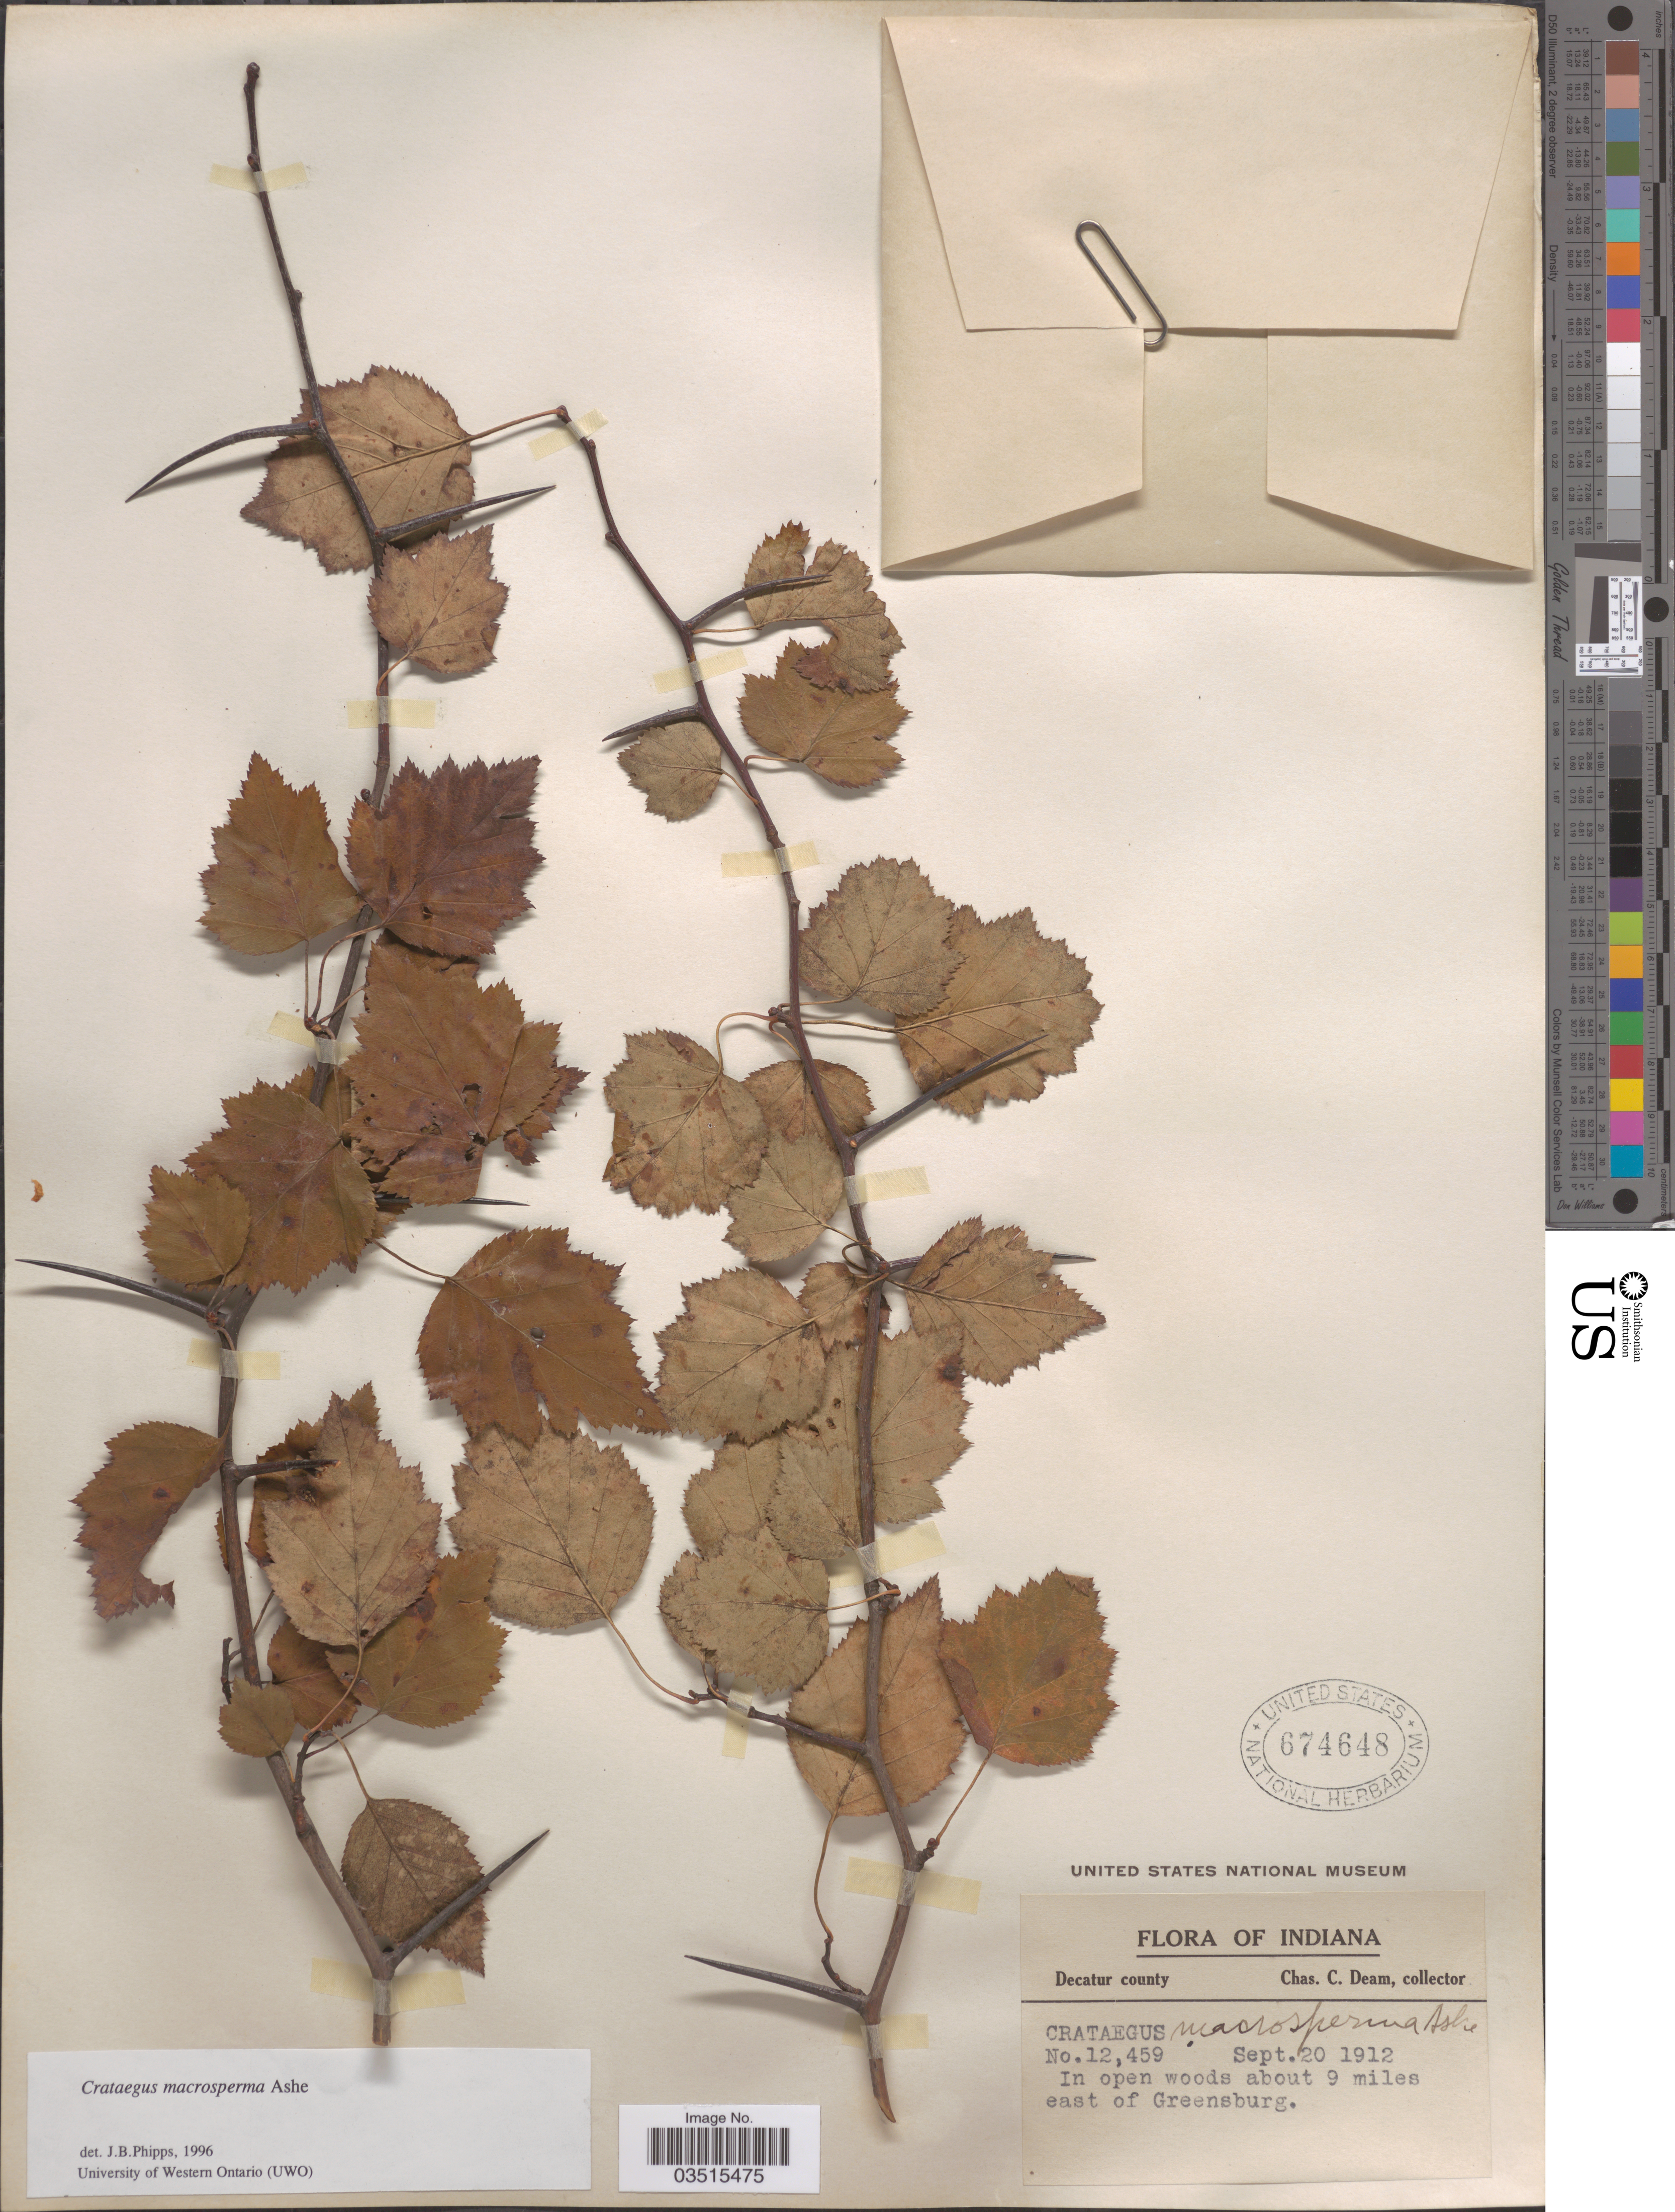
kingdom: Plantae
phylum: Tracheophyta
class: Magnoliopsida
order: Rosales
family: Rosaceae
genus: Crataegus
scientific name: Crataegus macrosperma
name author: Ashe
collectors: C. C. Deam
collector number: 12459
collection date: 1912-09-20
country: United States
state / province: Indiana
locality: Decatur county. About 9 miles east of Greensburg.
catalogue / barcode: US 674648